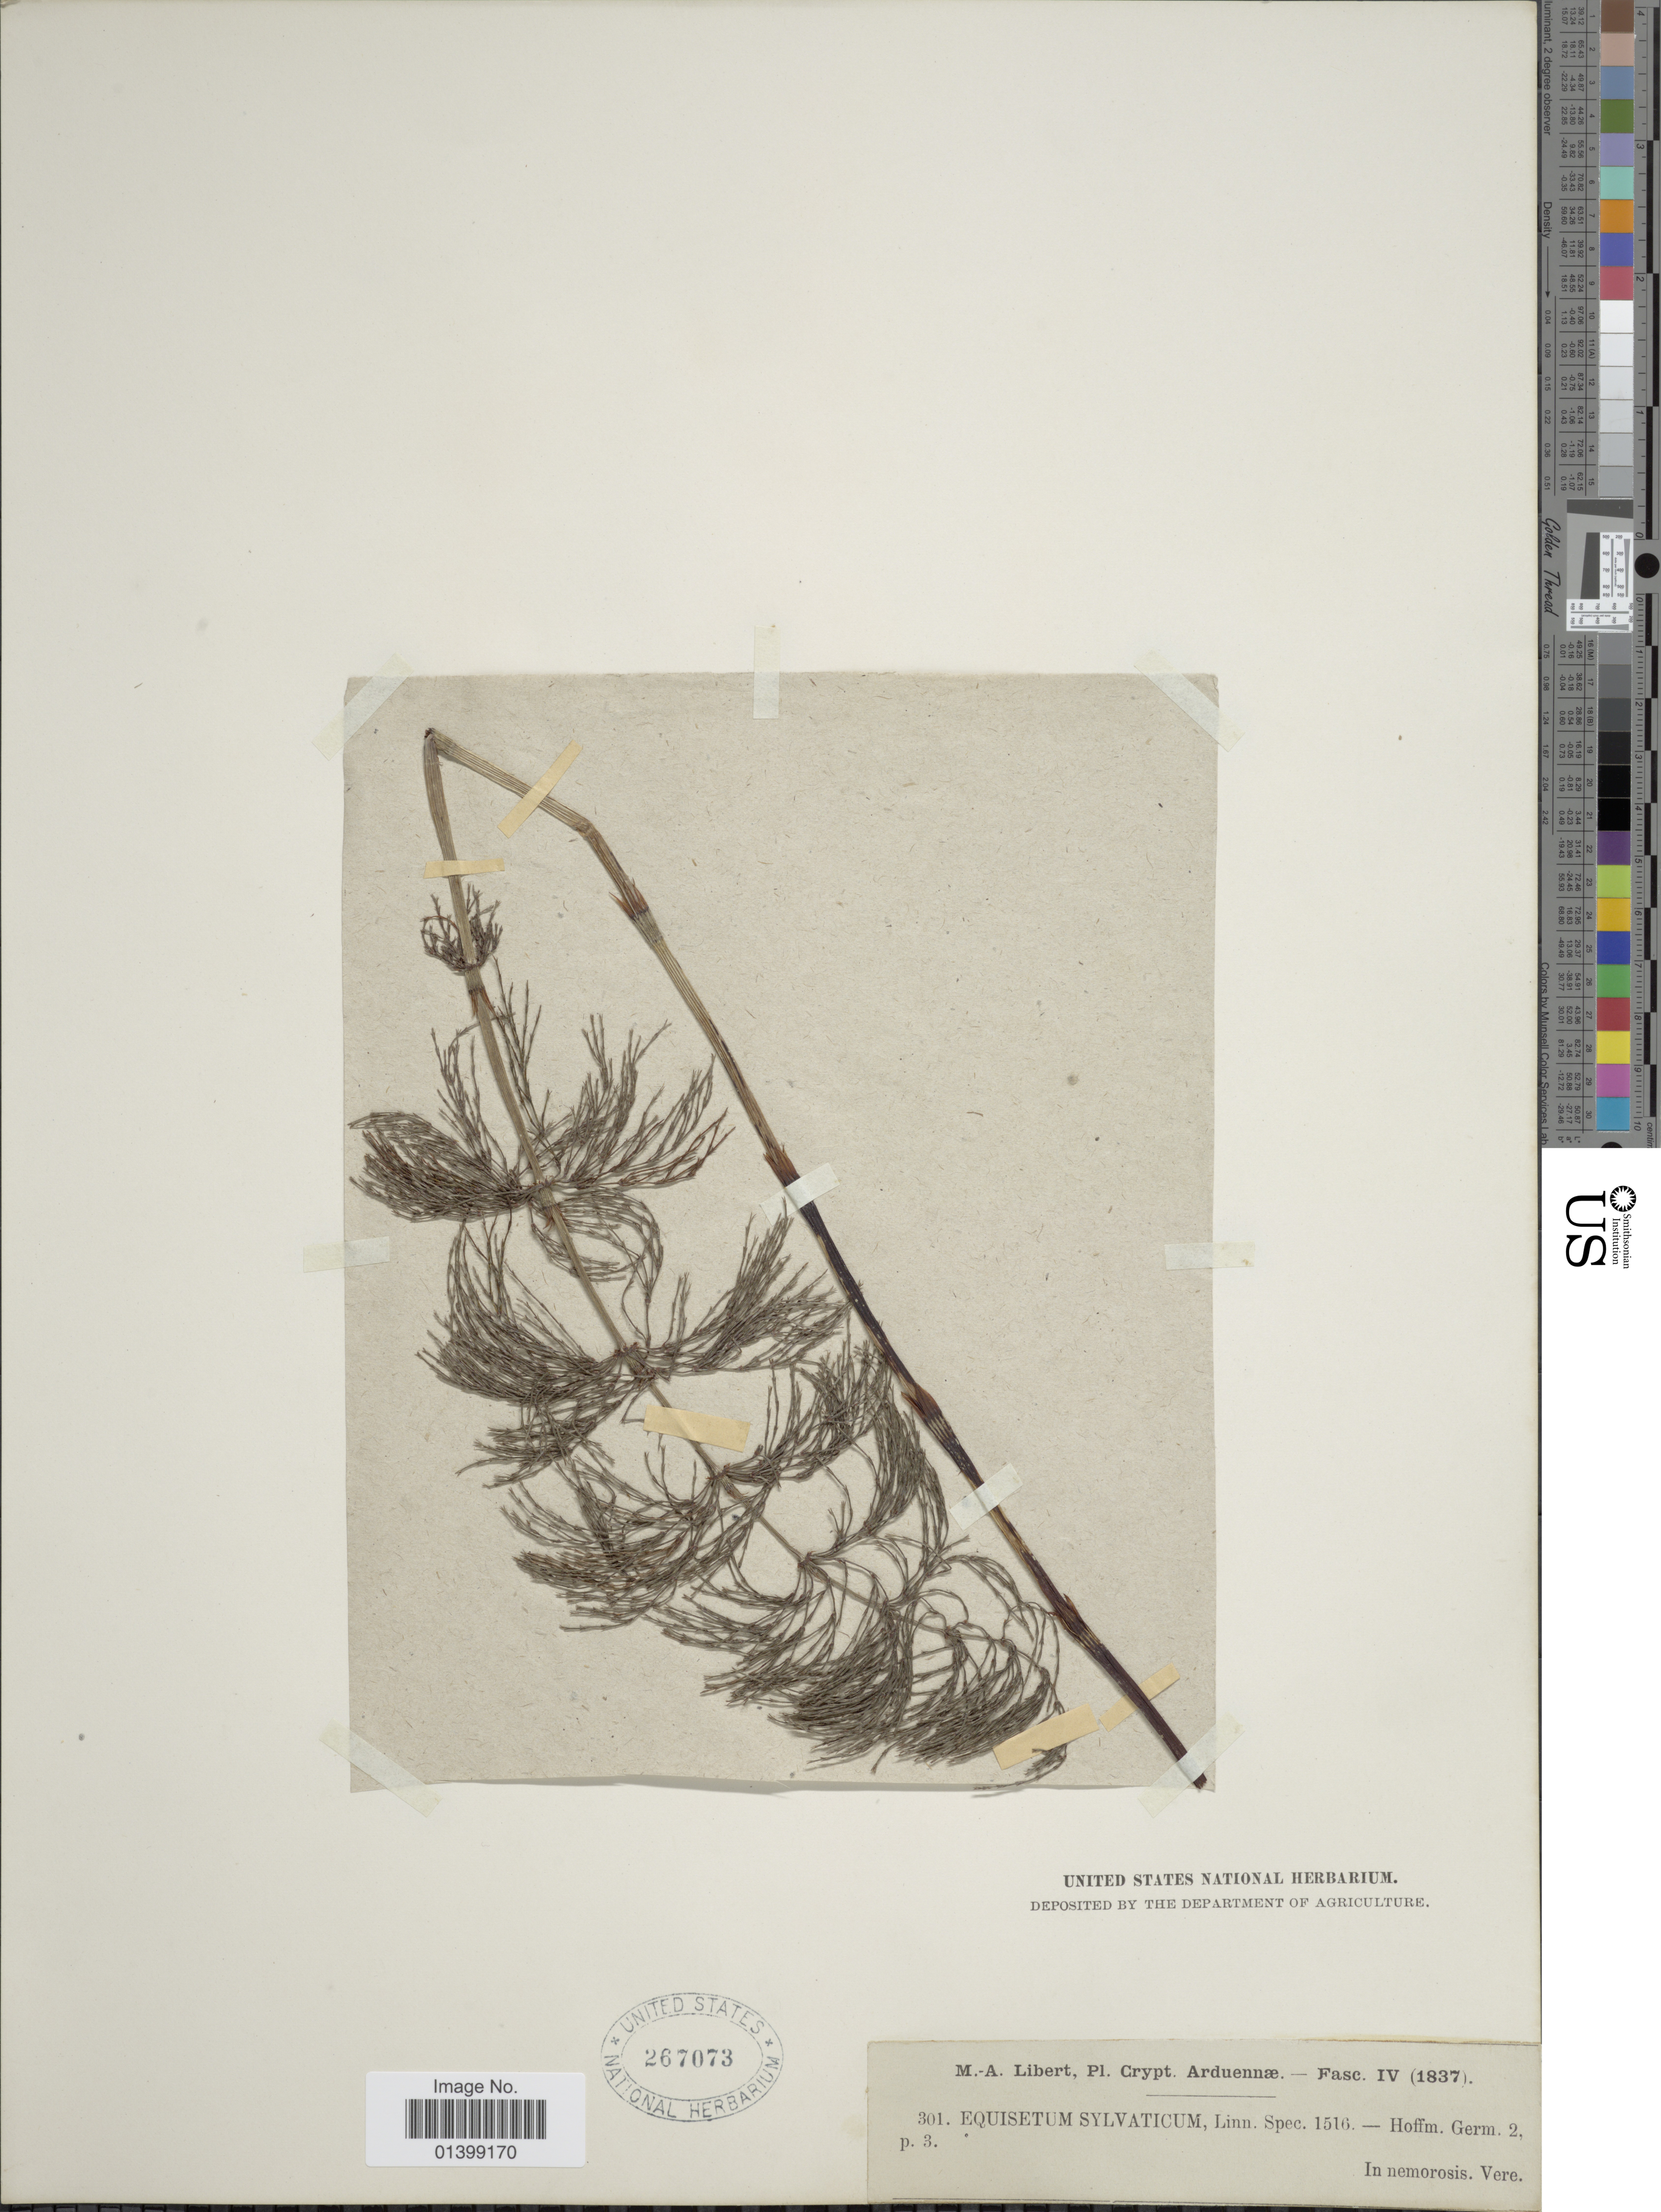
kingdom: Plantae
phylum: Tracheophyta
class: Polypodiopsida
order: Equisetales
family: Equisetaceae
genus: Equisetum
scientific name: Equisetum sylvaticum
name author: L.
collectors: M. Libert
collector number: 301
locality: In nemorosis. Vere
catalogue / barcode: US 267073